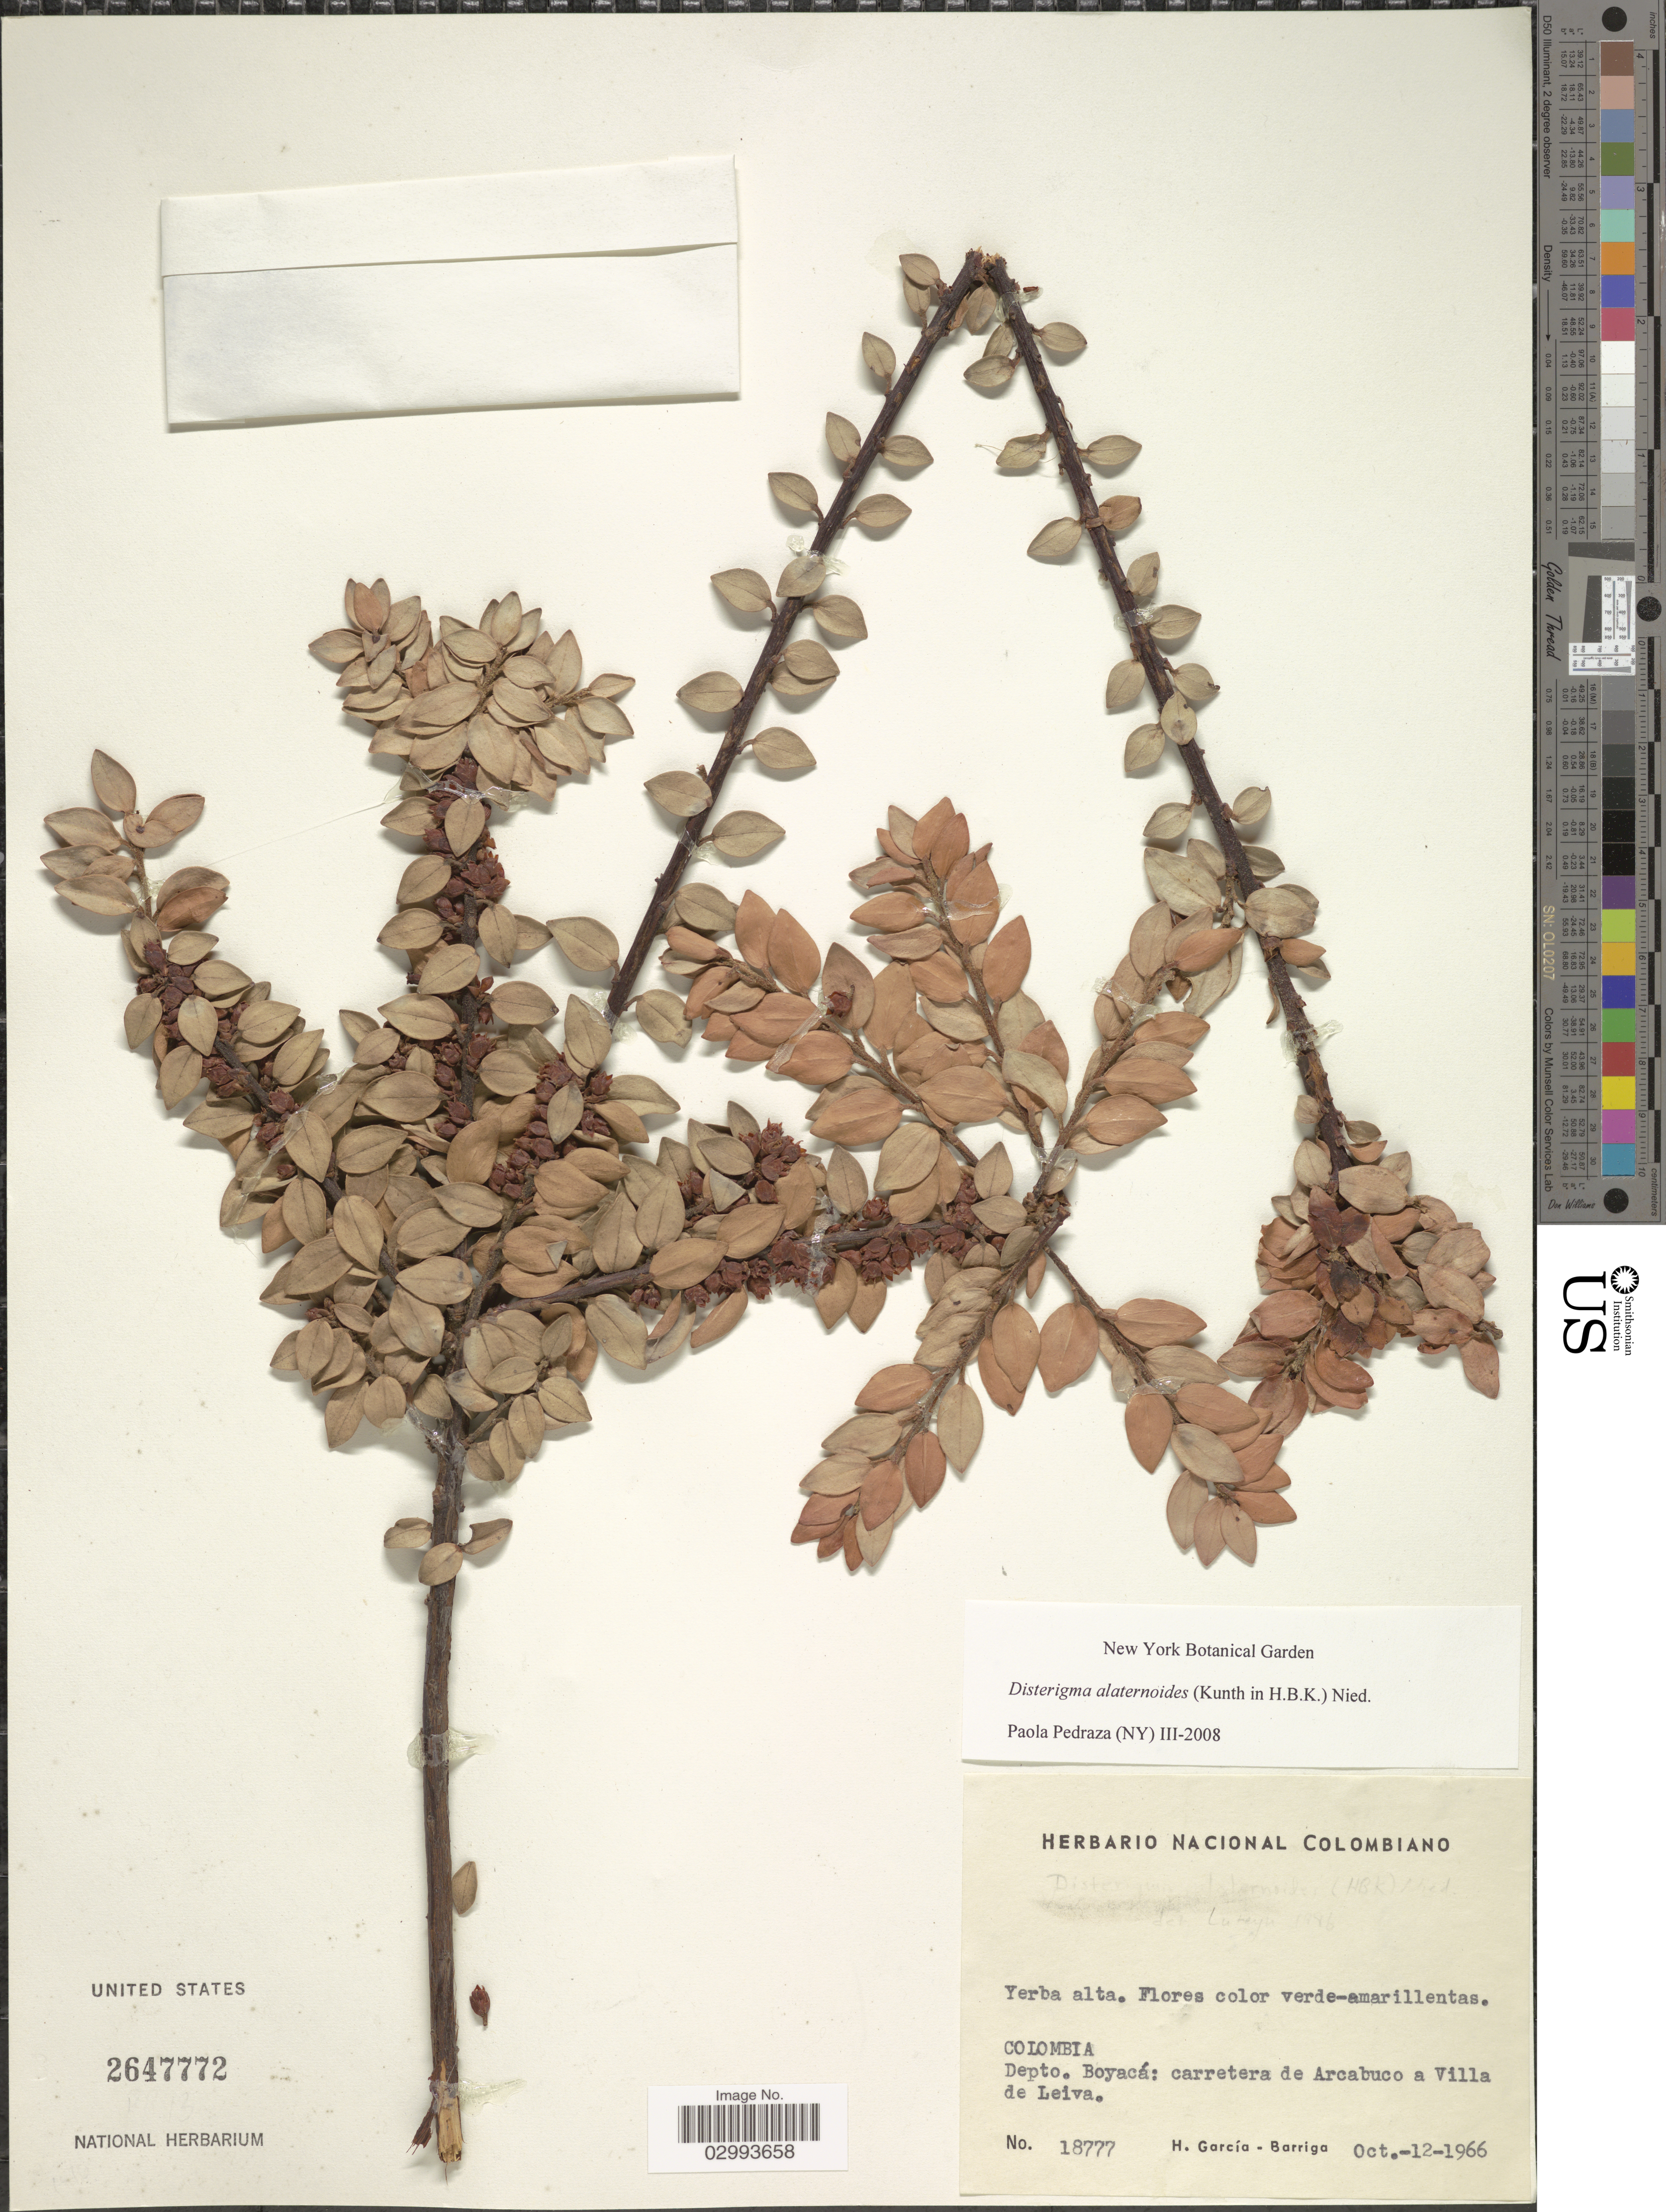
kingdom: Plantae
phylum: Tracheophyta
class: Magnoliopsida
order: Ericales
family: Ericaceae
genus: Disterigma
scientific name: Disterigma alaternoides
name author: (Kunth) Nied.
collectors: H. García Barriga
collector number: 18777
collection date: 1966-10-12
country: Colombia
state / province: Boyacá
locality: Depto. Boyacá: carretera de Arcabuco a Villa de Leiva.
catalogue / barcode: US 2647772